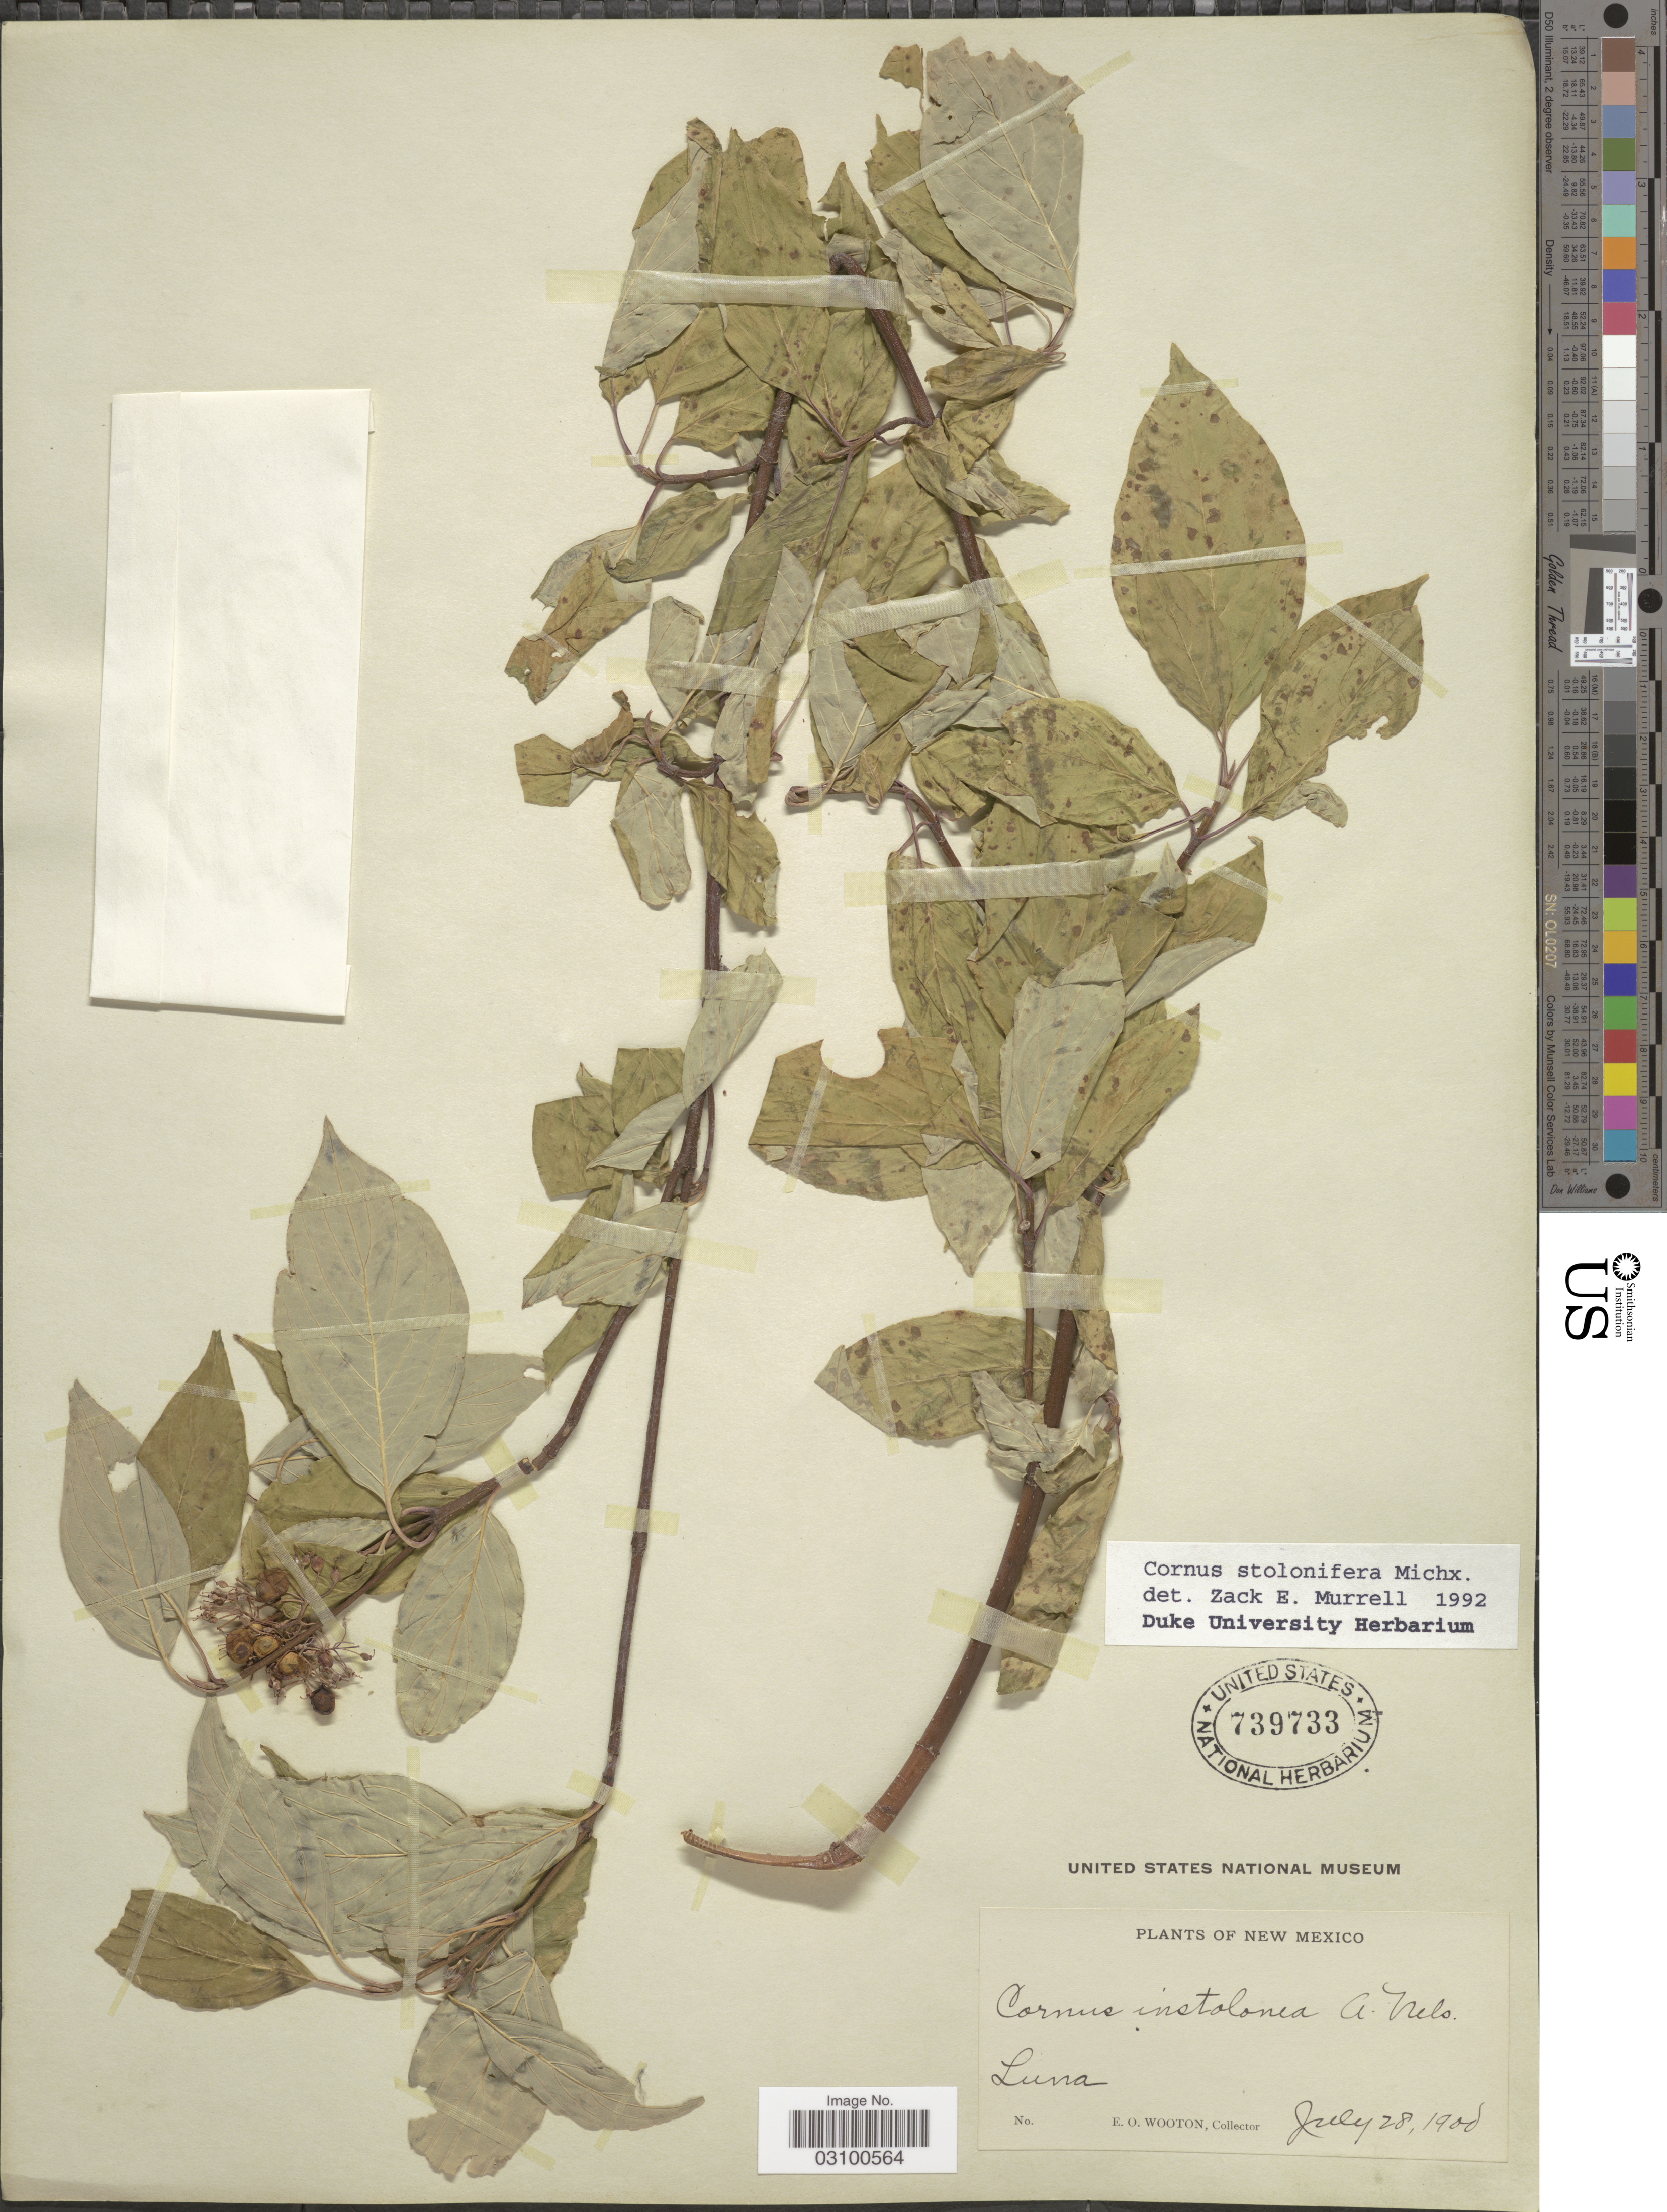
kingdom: Plantae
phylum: Tracheophyta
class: Magnoliopsida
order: Cornales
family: Cornaceae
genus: Cornus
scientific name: Cornus sericea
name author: L.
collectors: E. O. Wooton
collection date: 1900-07-28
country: United States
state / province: New Mexico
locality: Luna.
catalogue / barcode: US 739733